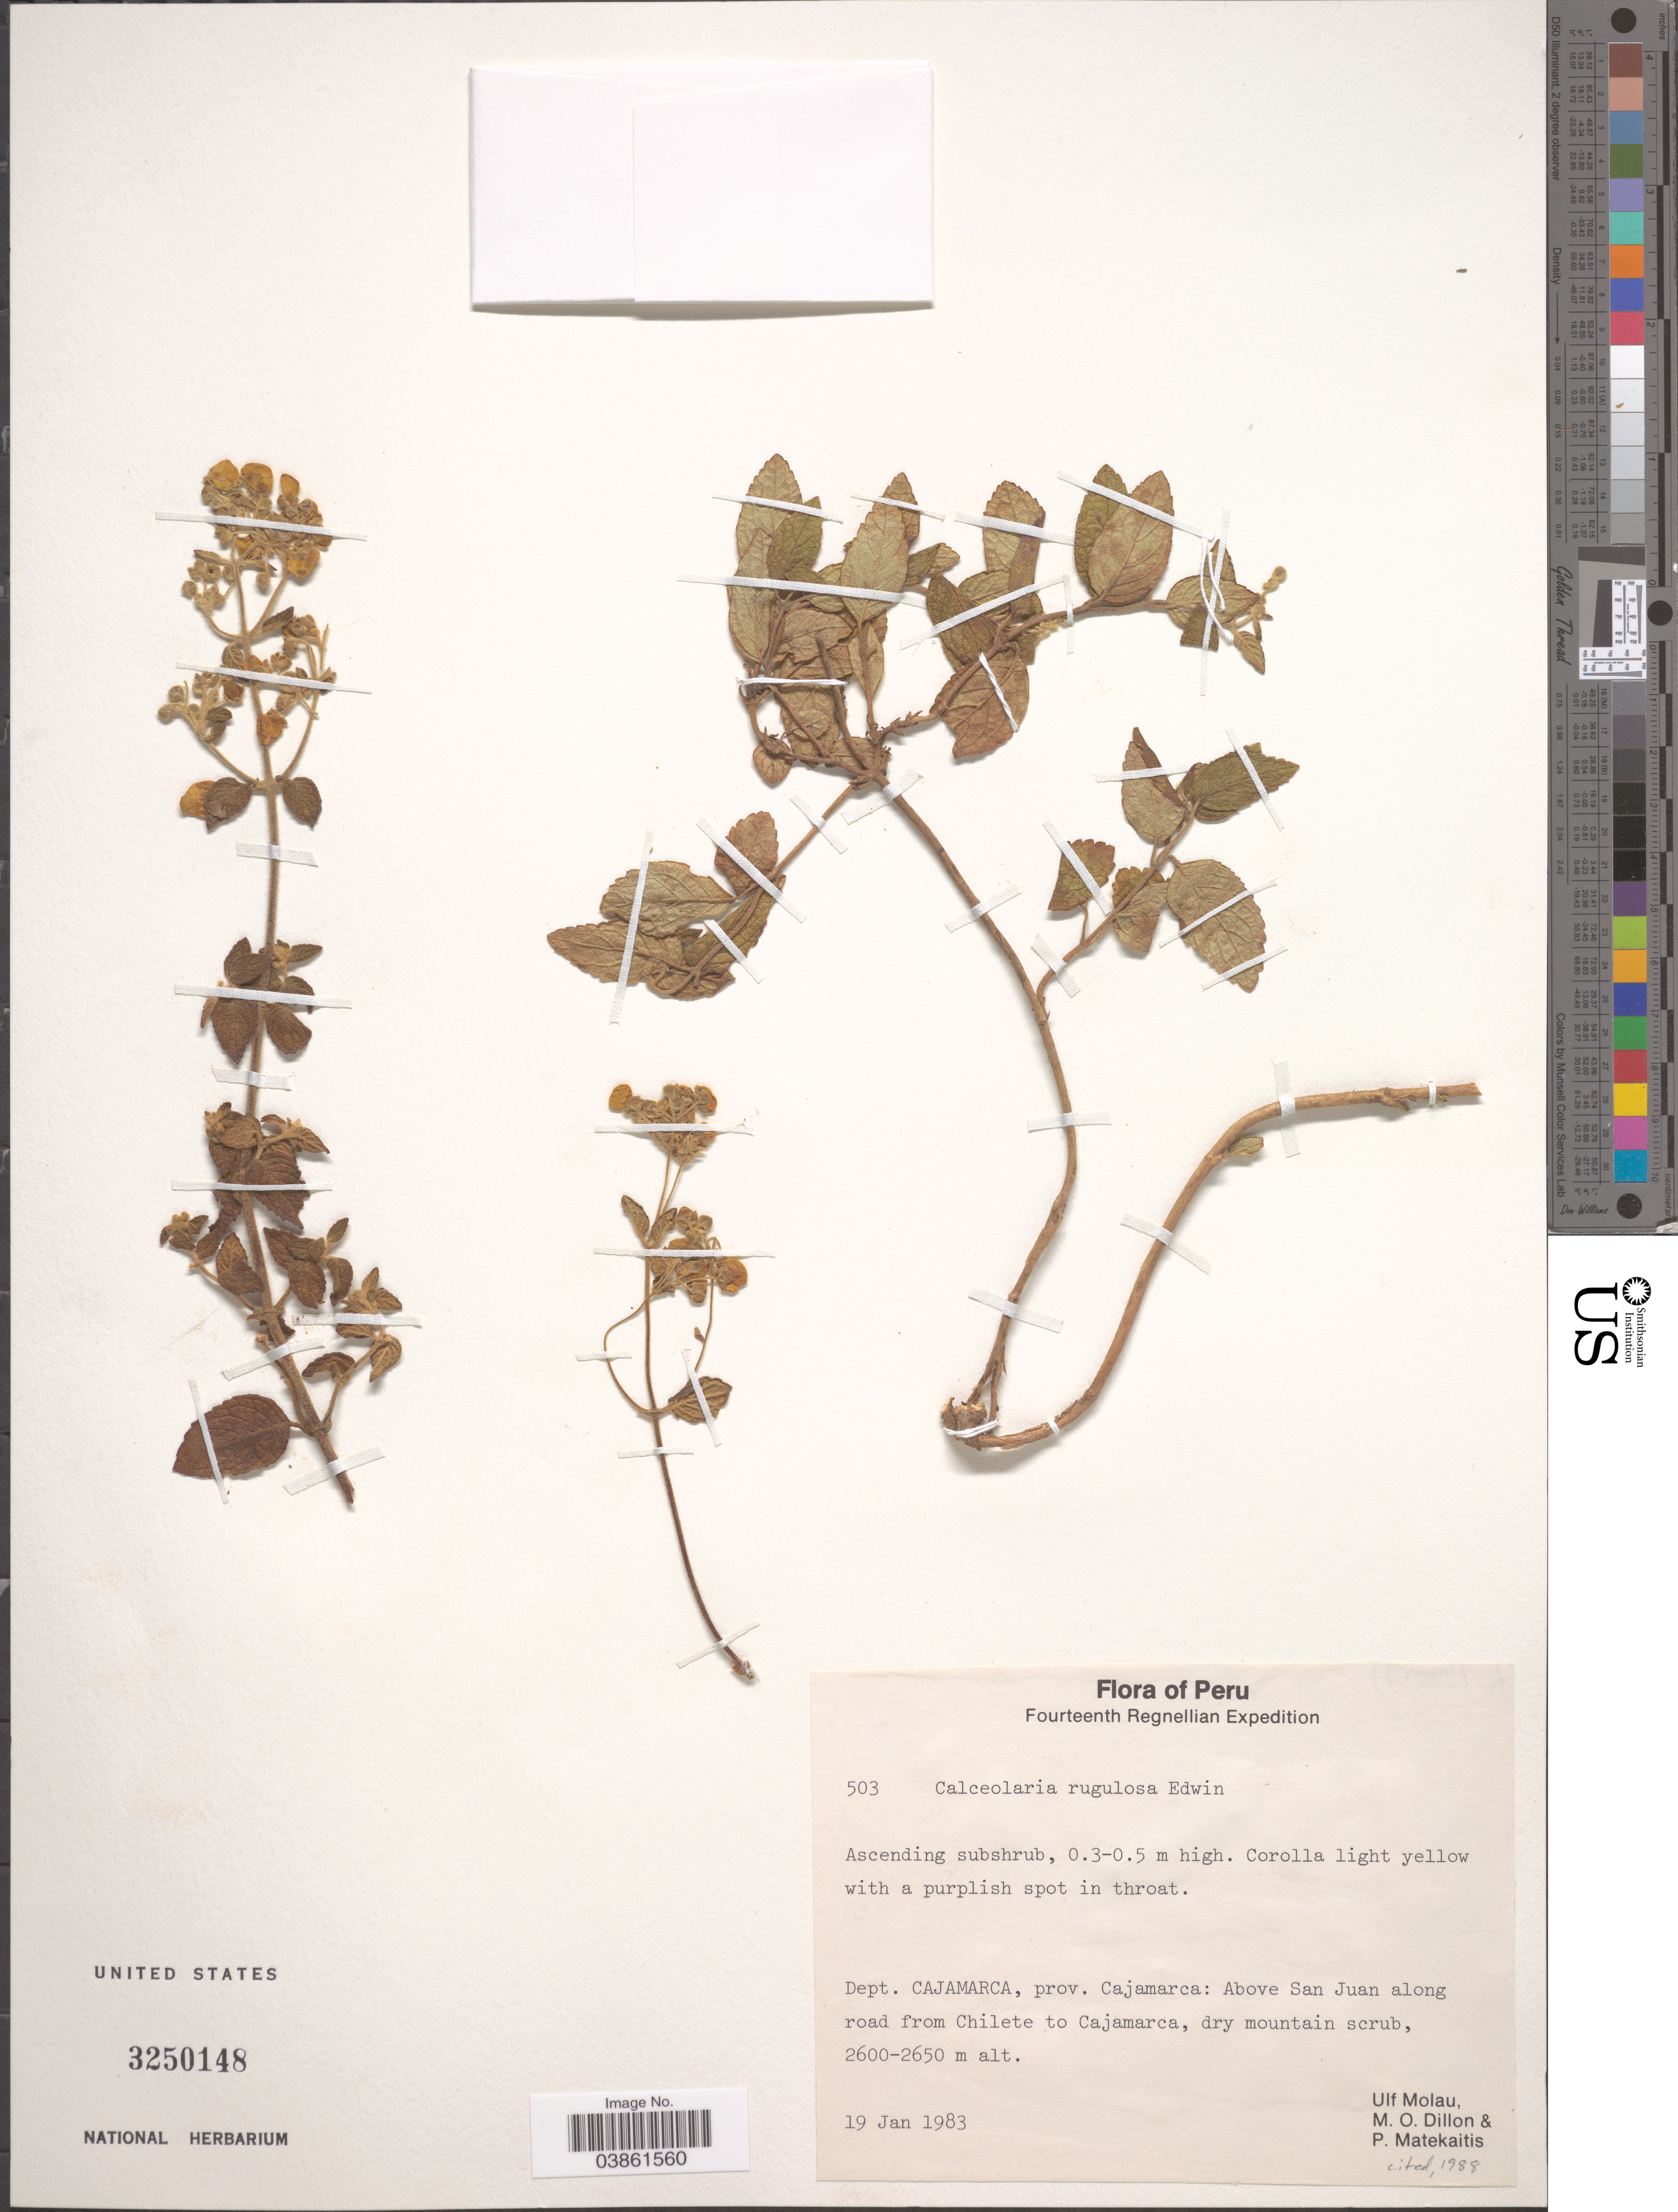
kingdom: Plantae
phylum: Tracheophyta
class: Magnoliopsida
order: Lamiales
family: Calceolariaceae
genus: Calceolaria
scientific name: Calceolaria rugulosa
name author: Edwin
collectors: U. Molau, M. O. Dillon & P. Matekaitis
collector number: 503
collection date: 1983-01-19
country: Peru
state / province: Cajamarca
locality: Dept. Cajamarca, prov. Cajamarca: Above San Juan along road from Chilete to Cajamarca.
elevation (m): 2600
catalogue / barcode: US 3250148